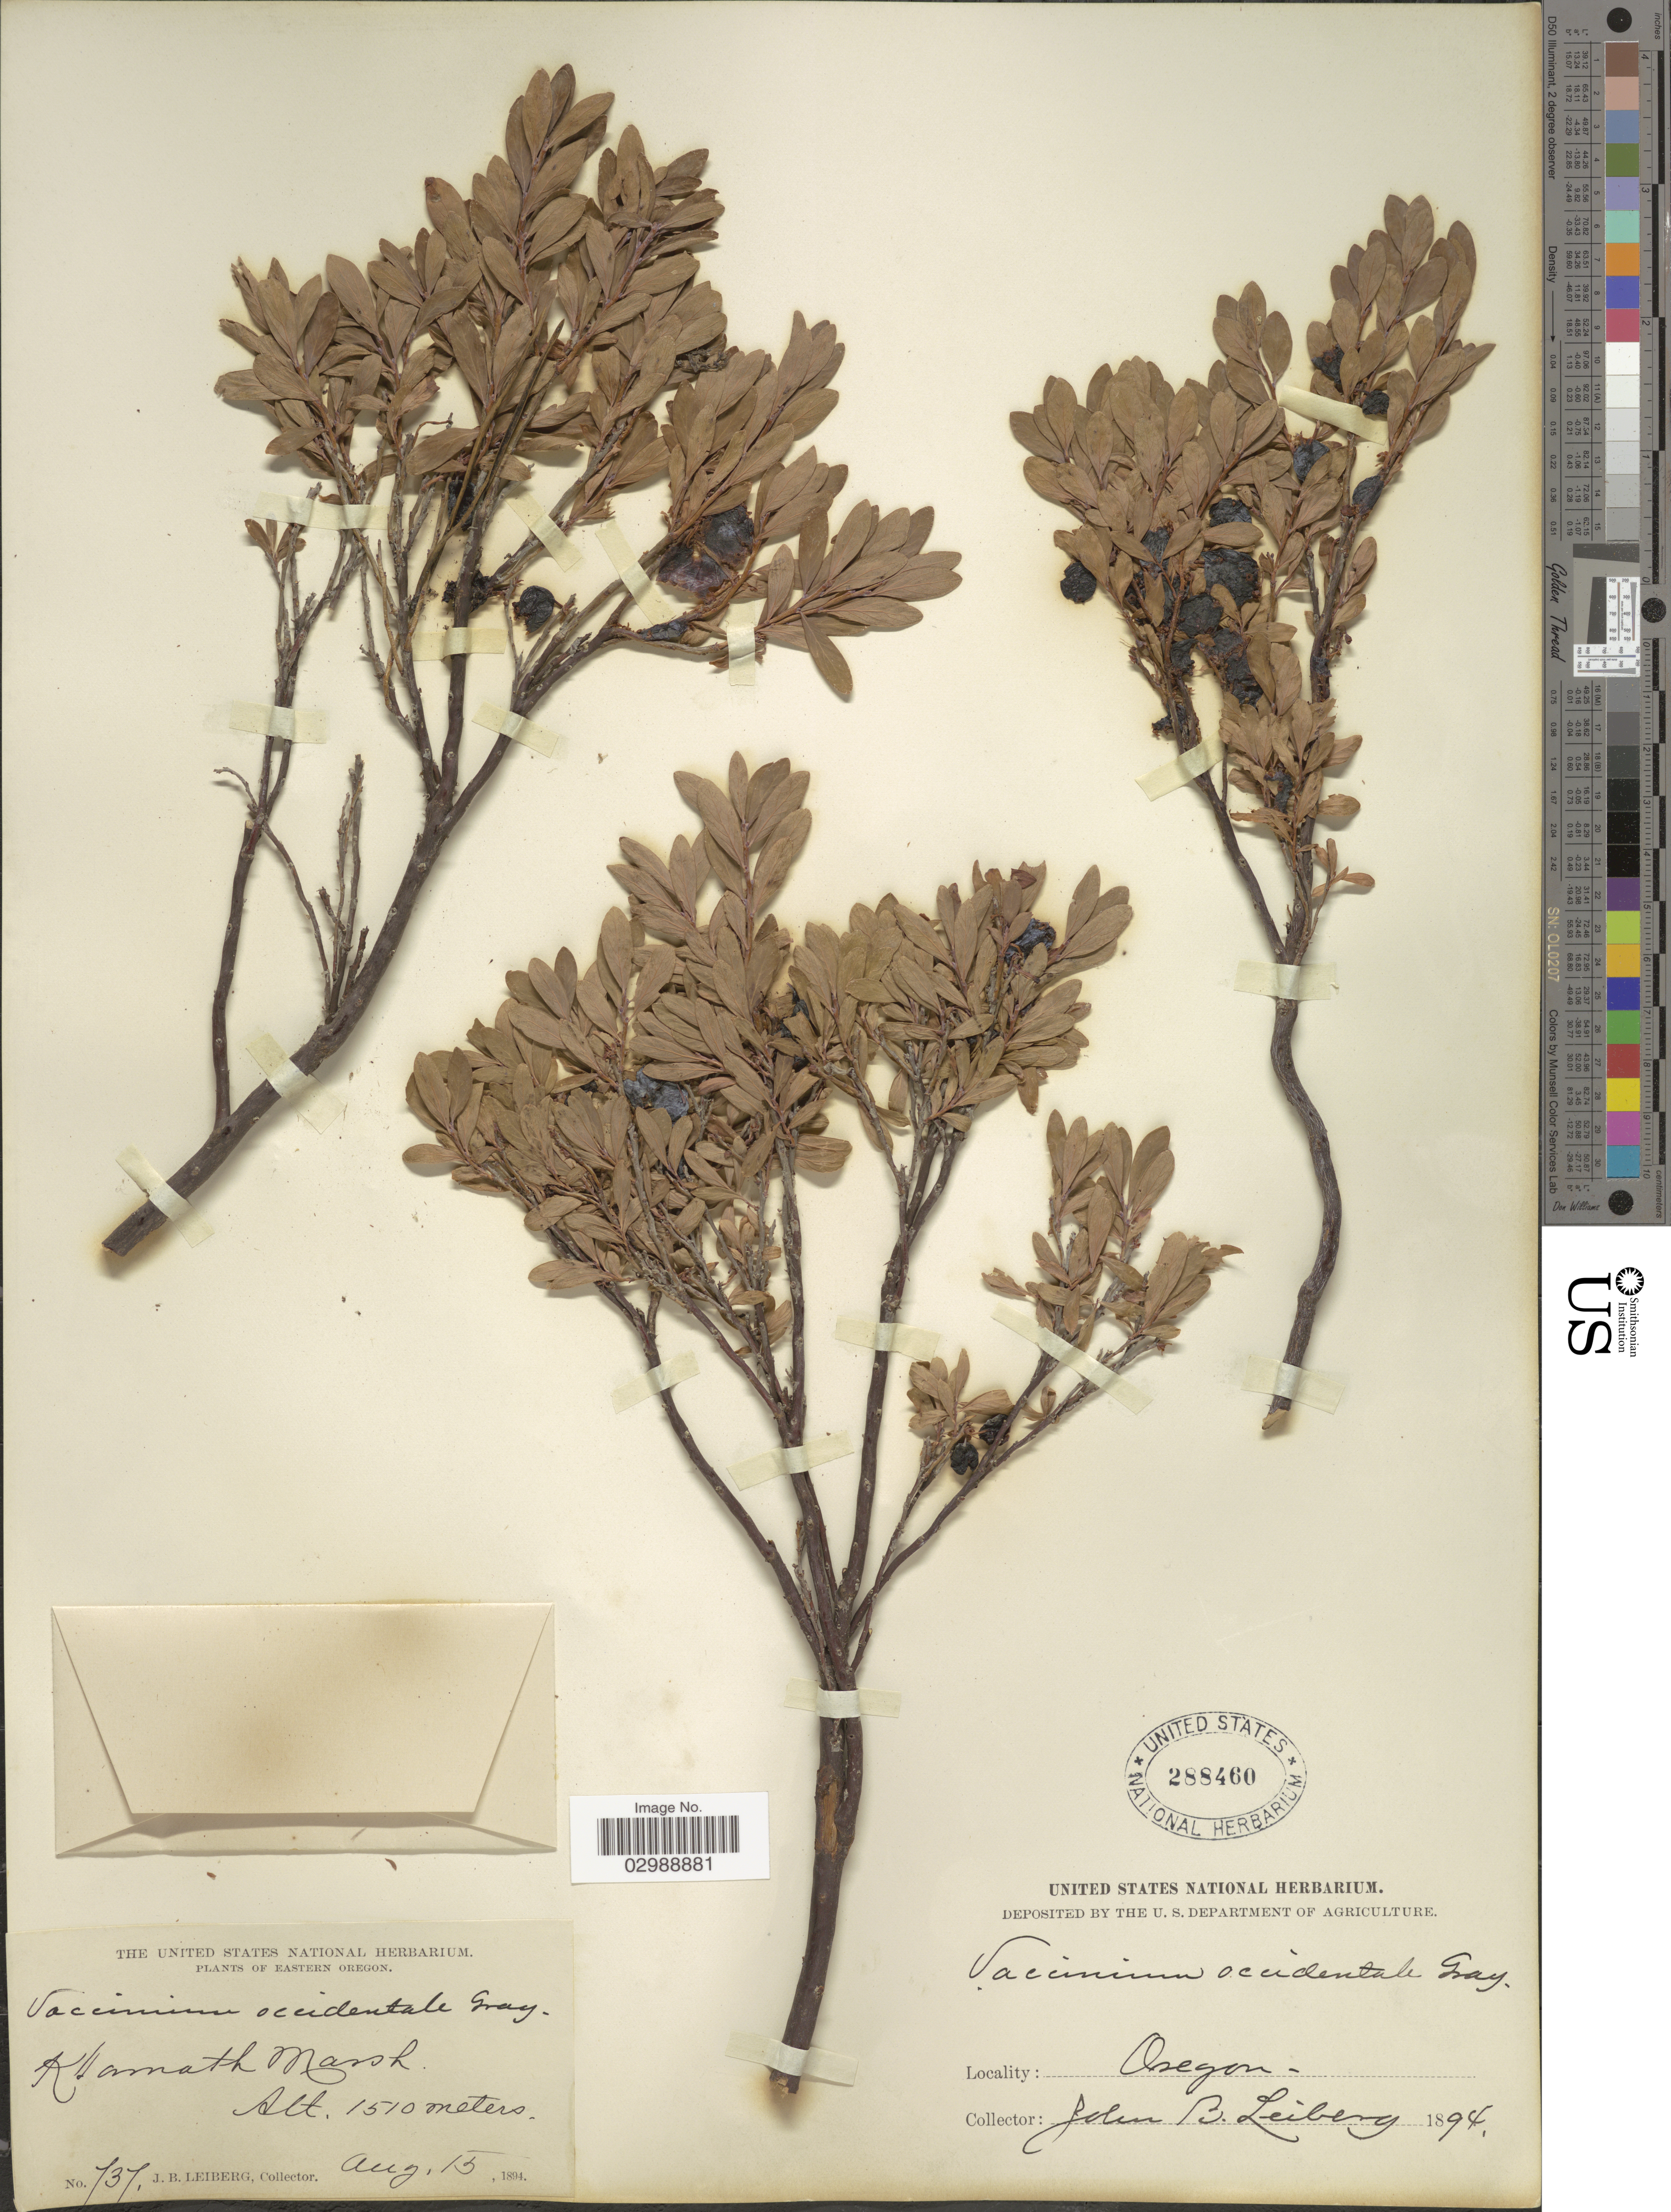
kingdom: Plantae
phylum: Tracheophyta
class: Magnoliopsida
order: Ericales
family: Ericaceae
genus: Vaccinium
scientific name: Vaccinium occidentale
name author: A. Gray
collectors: J. B. Leiberg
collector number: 737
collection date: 1894-08-15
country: United States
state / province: Oregon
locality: Eastern Oregon. Klamath Marsh.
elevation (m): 1510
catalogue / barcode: US 288460